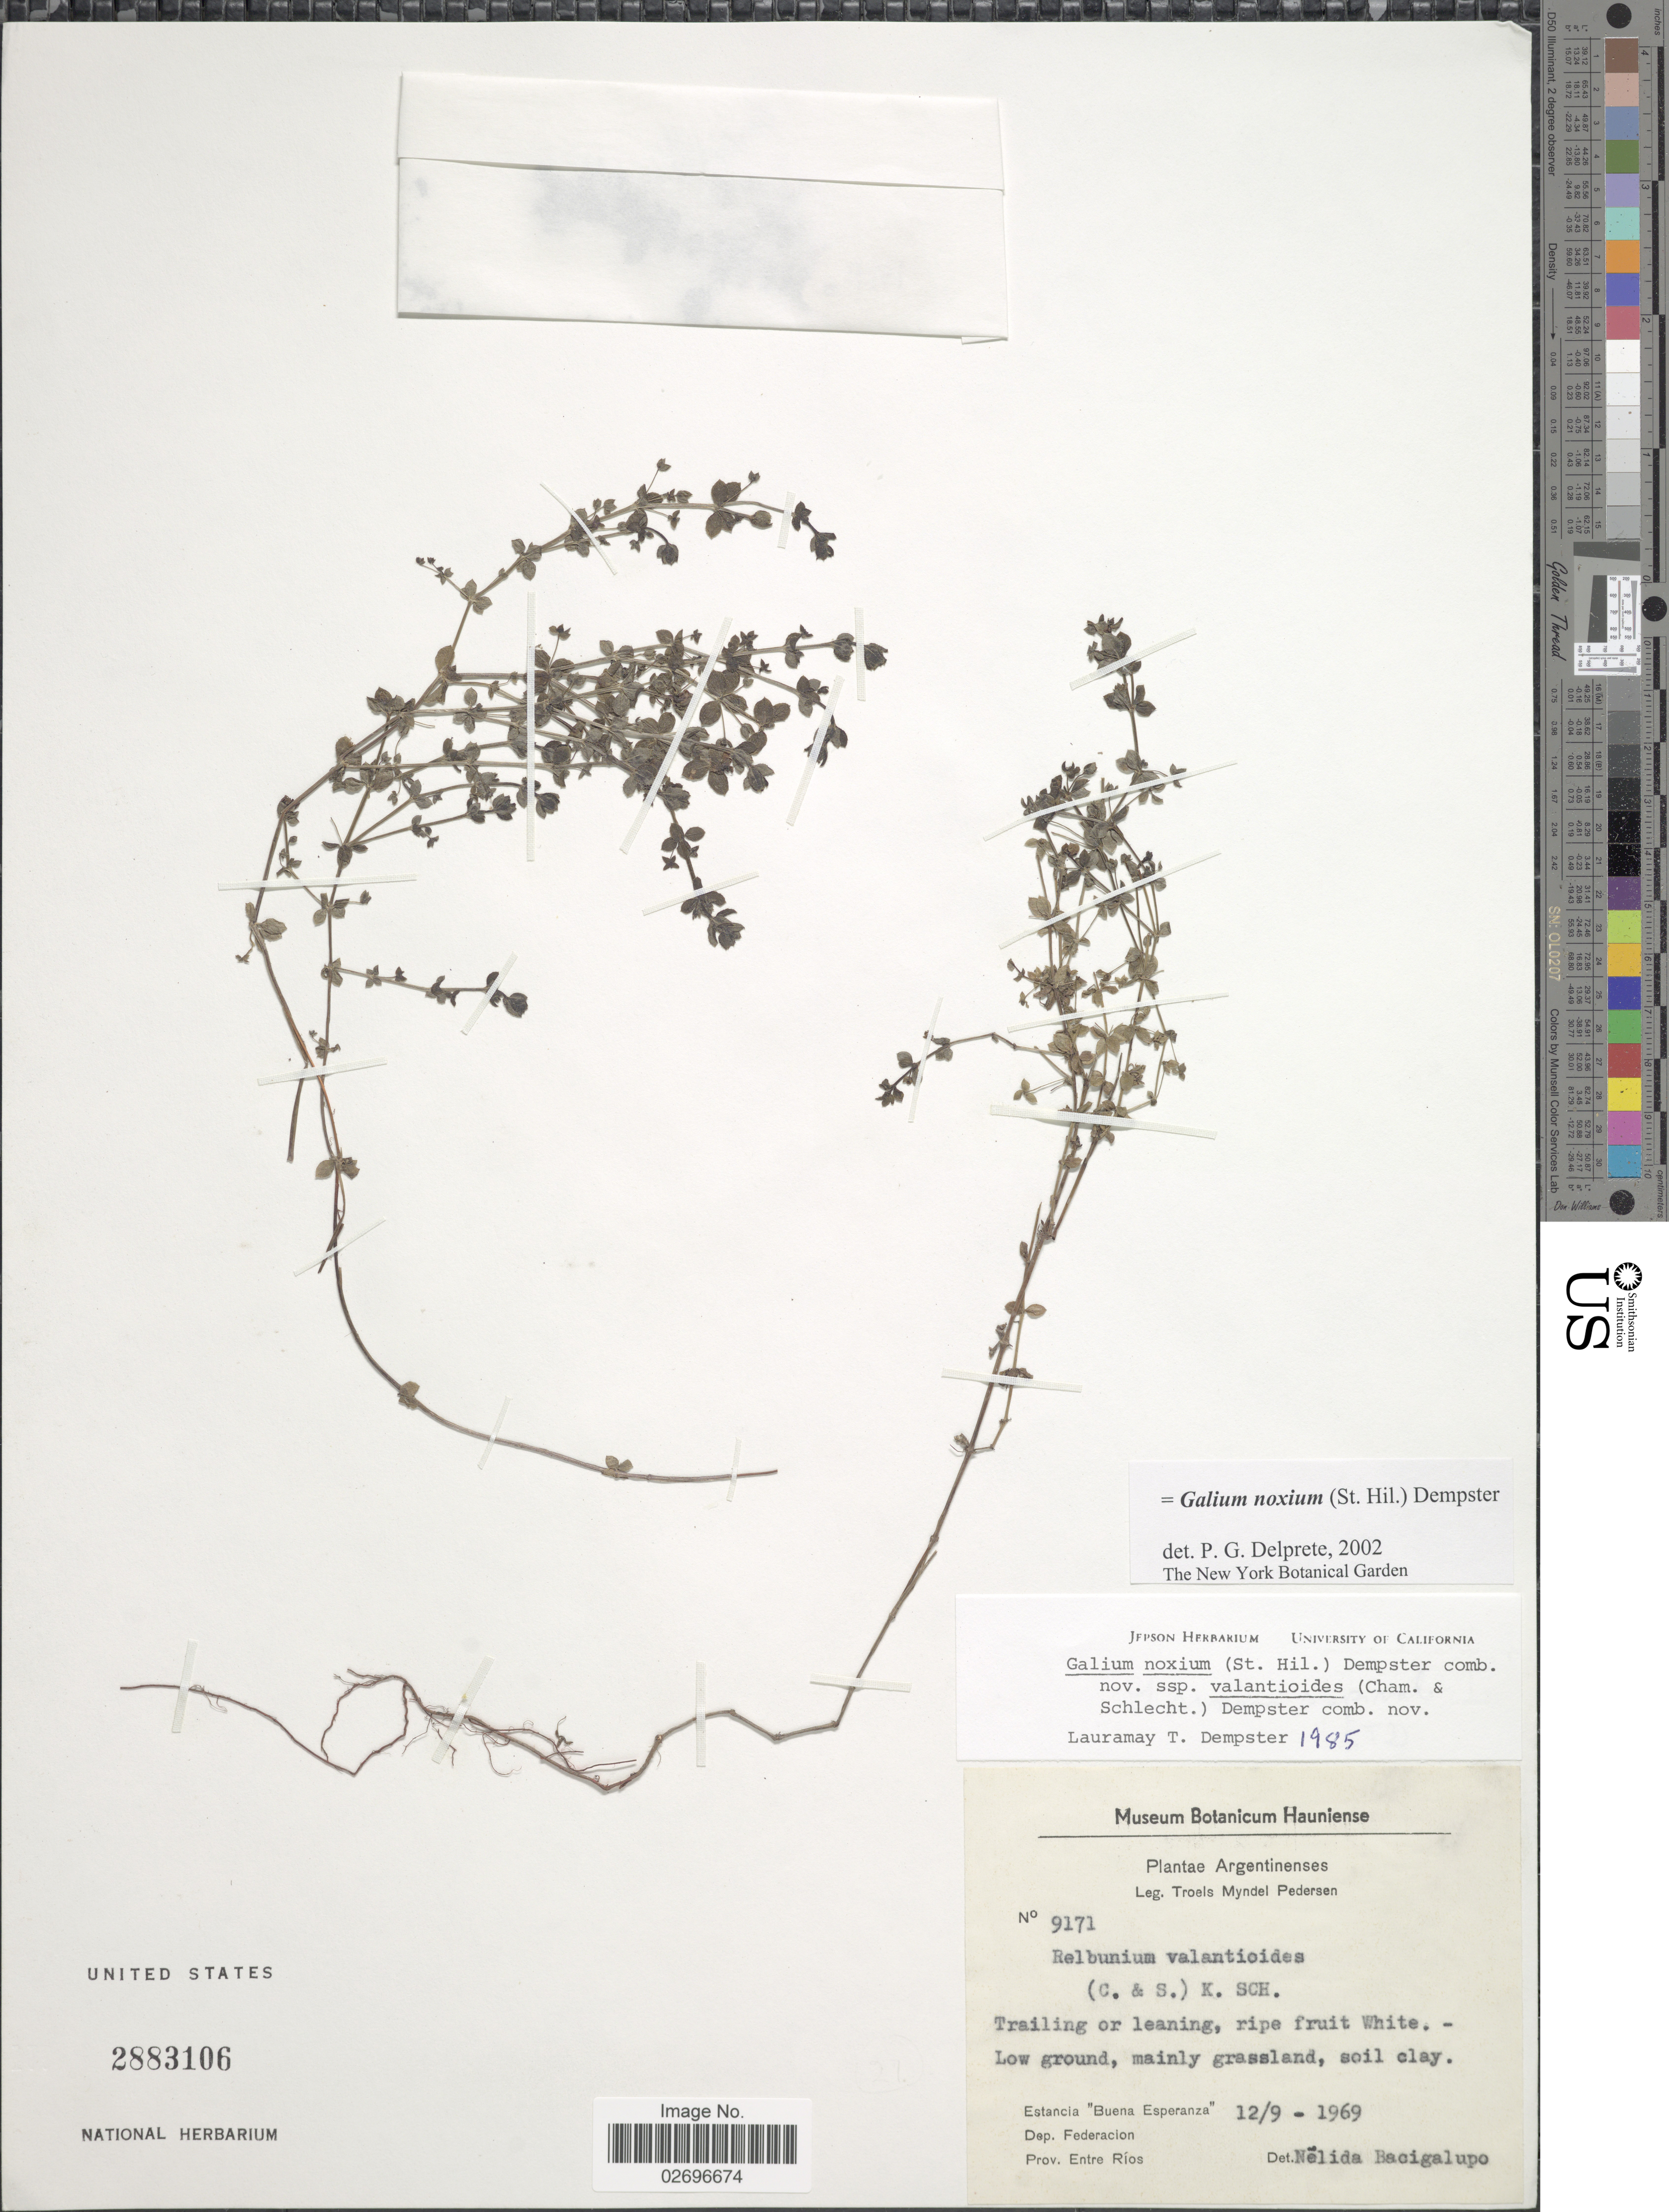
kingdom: Plantae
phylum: Tracheophyta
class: Magnoliopsida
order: Gentianales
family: Rubiaceae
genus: Galium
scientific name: Galium noxium subsp. valantioides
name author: (Cham. & Schltdl.) Dempster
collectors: T. Pederson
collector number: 9171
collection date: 1969-09-12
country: Argentina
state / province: Entre Rios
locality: Estancia 'Buena Esperanza', Dept. Federacion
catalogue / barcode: US 2883106